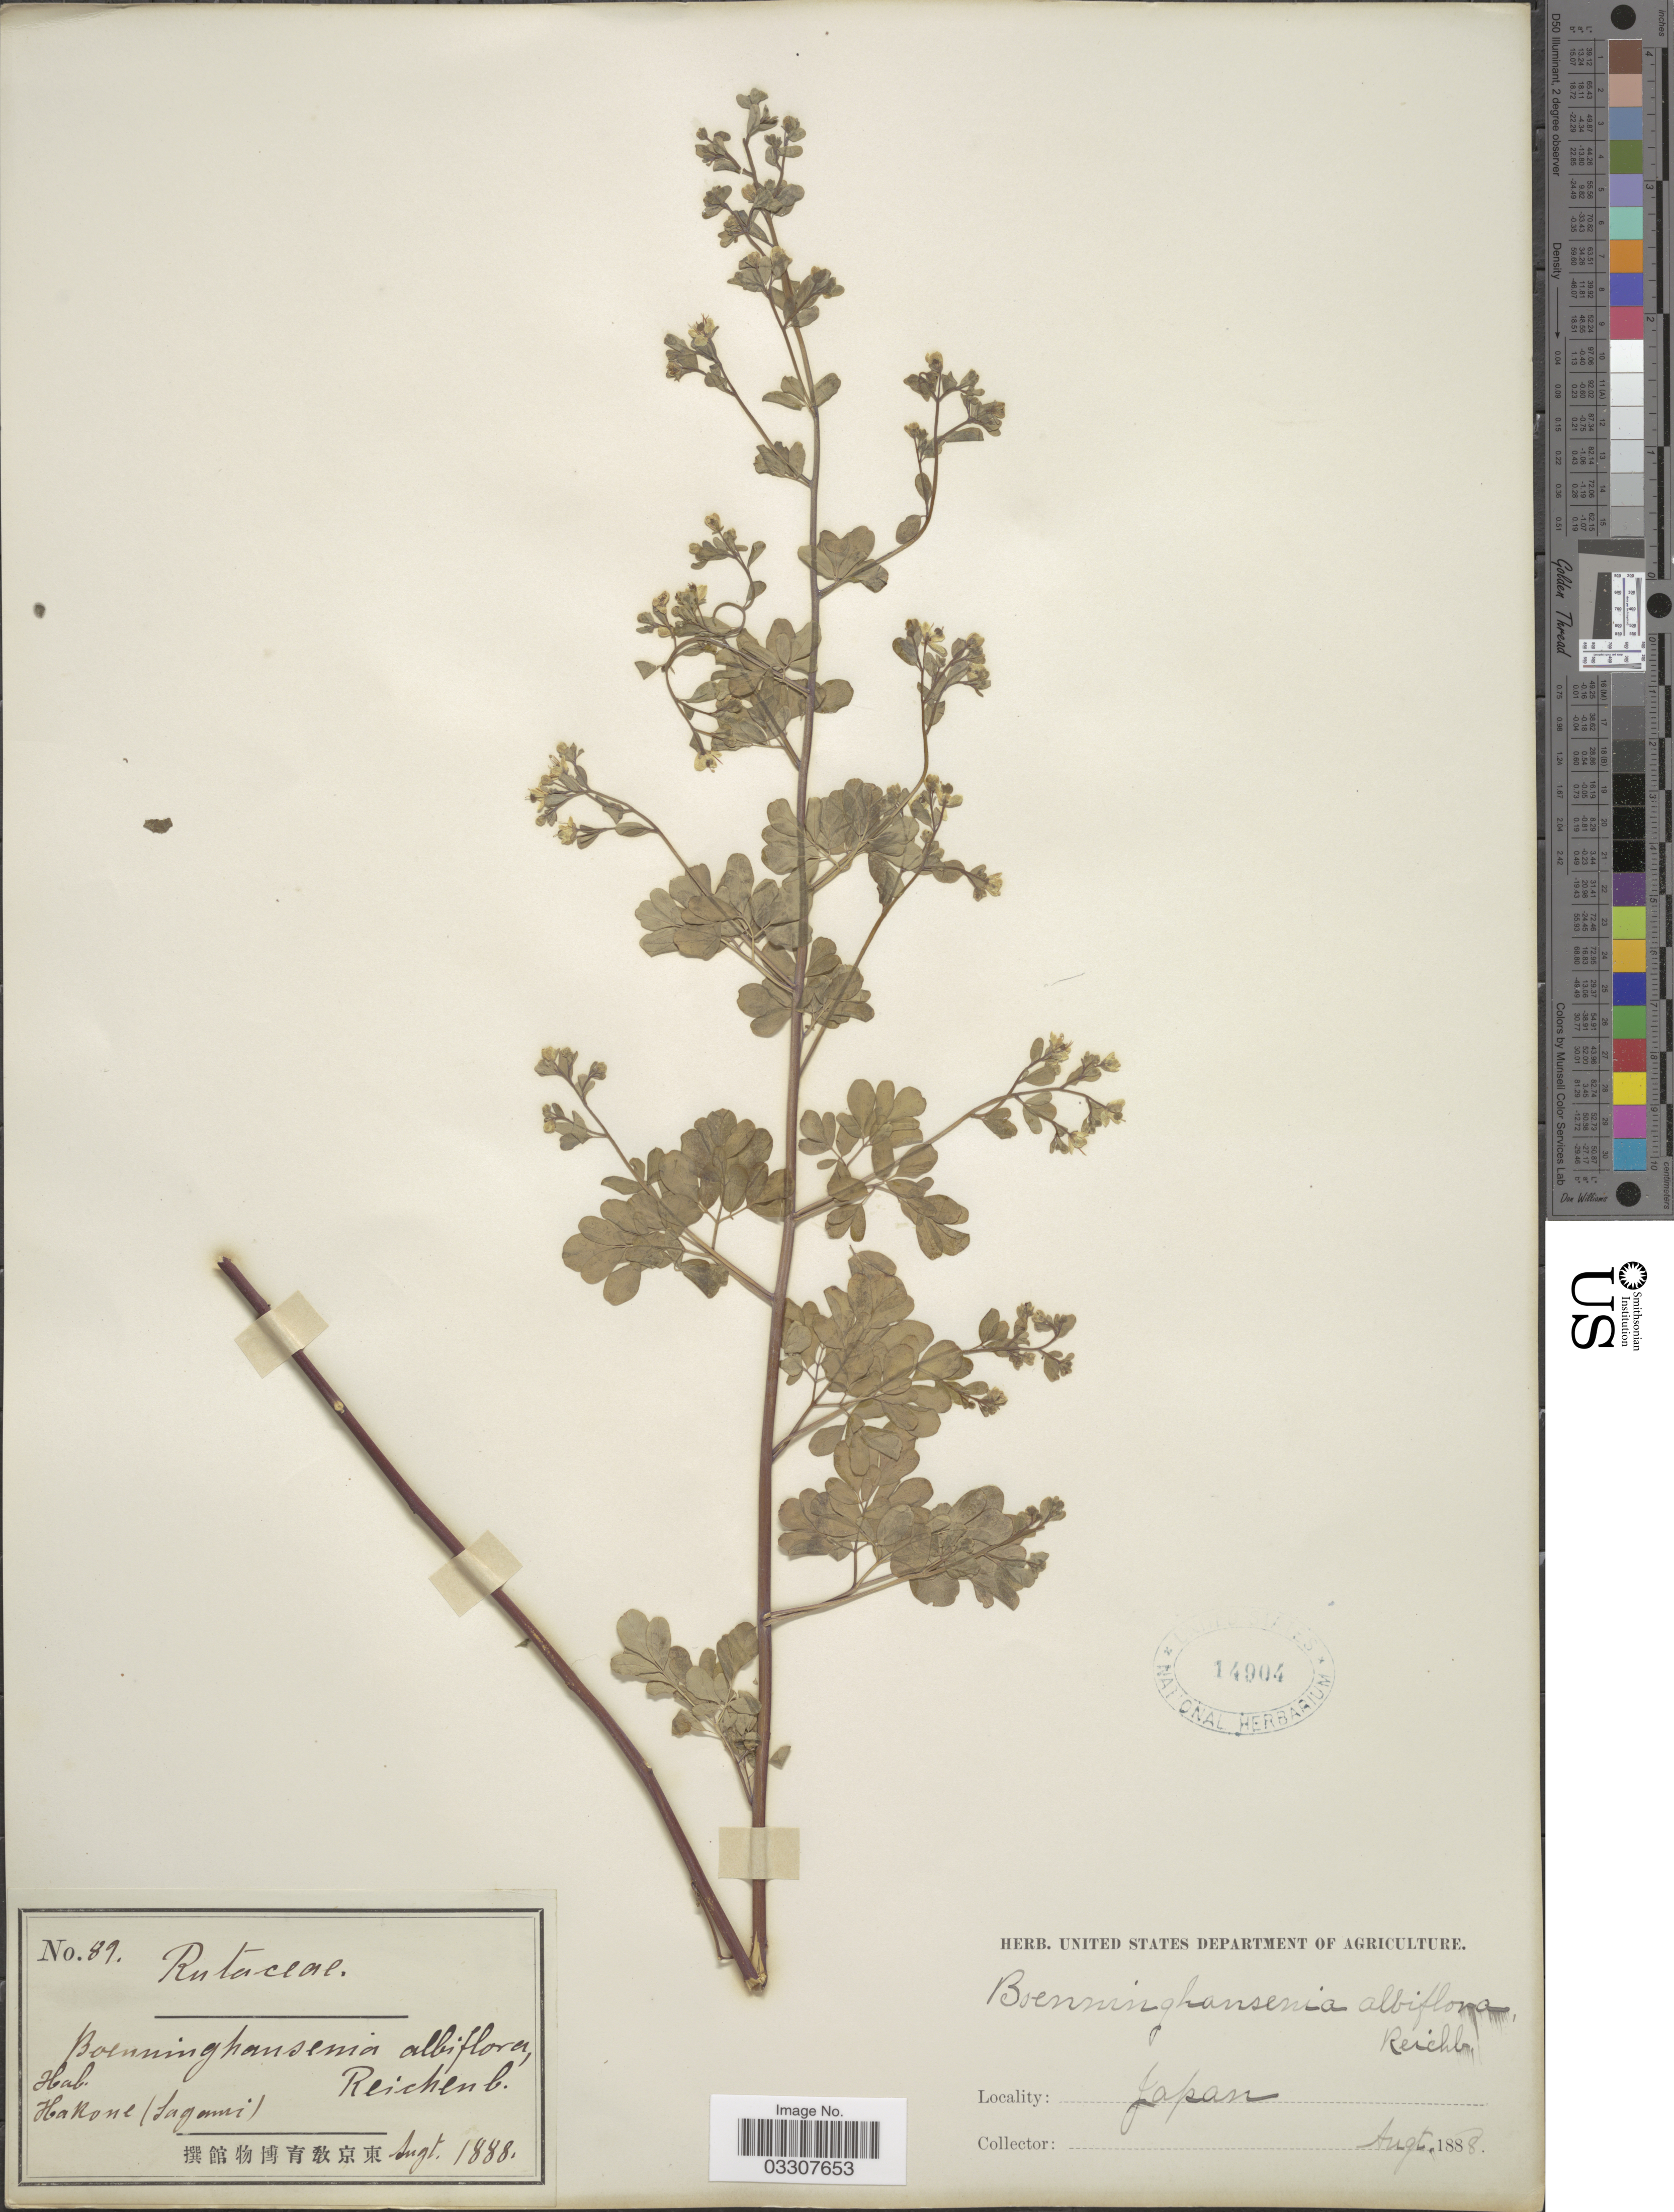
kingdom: Plantae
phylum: Tracheophyta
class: Magnoliopsida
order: Sapindales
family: Rutaceae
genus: Boenninghausenia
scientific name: Boenninghausenia albiflora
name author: (Hook.) Meisn.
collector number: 89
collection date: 1888-08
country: Japan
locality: Hakone (Sagami).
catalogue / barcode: US 14904